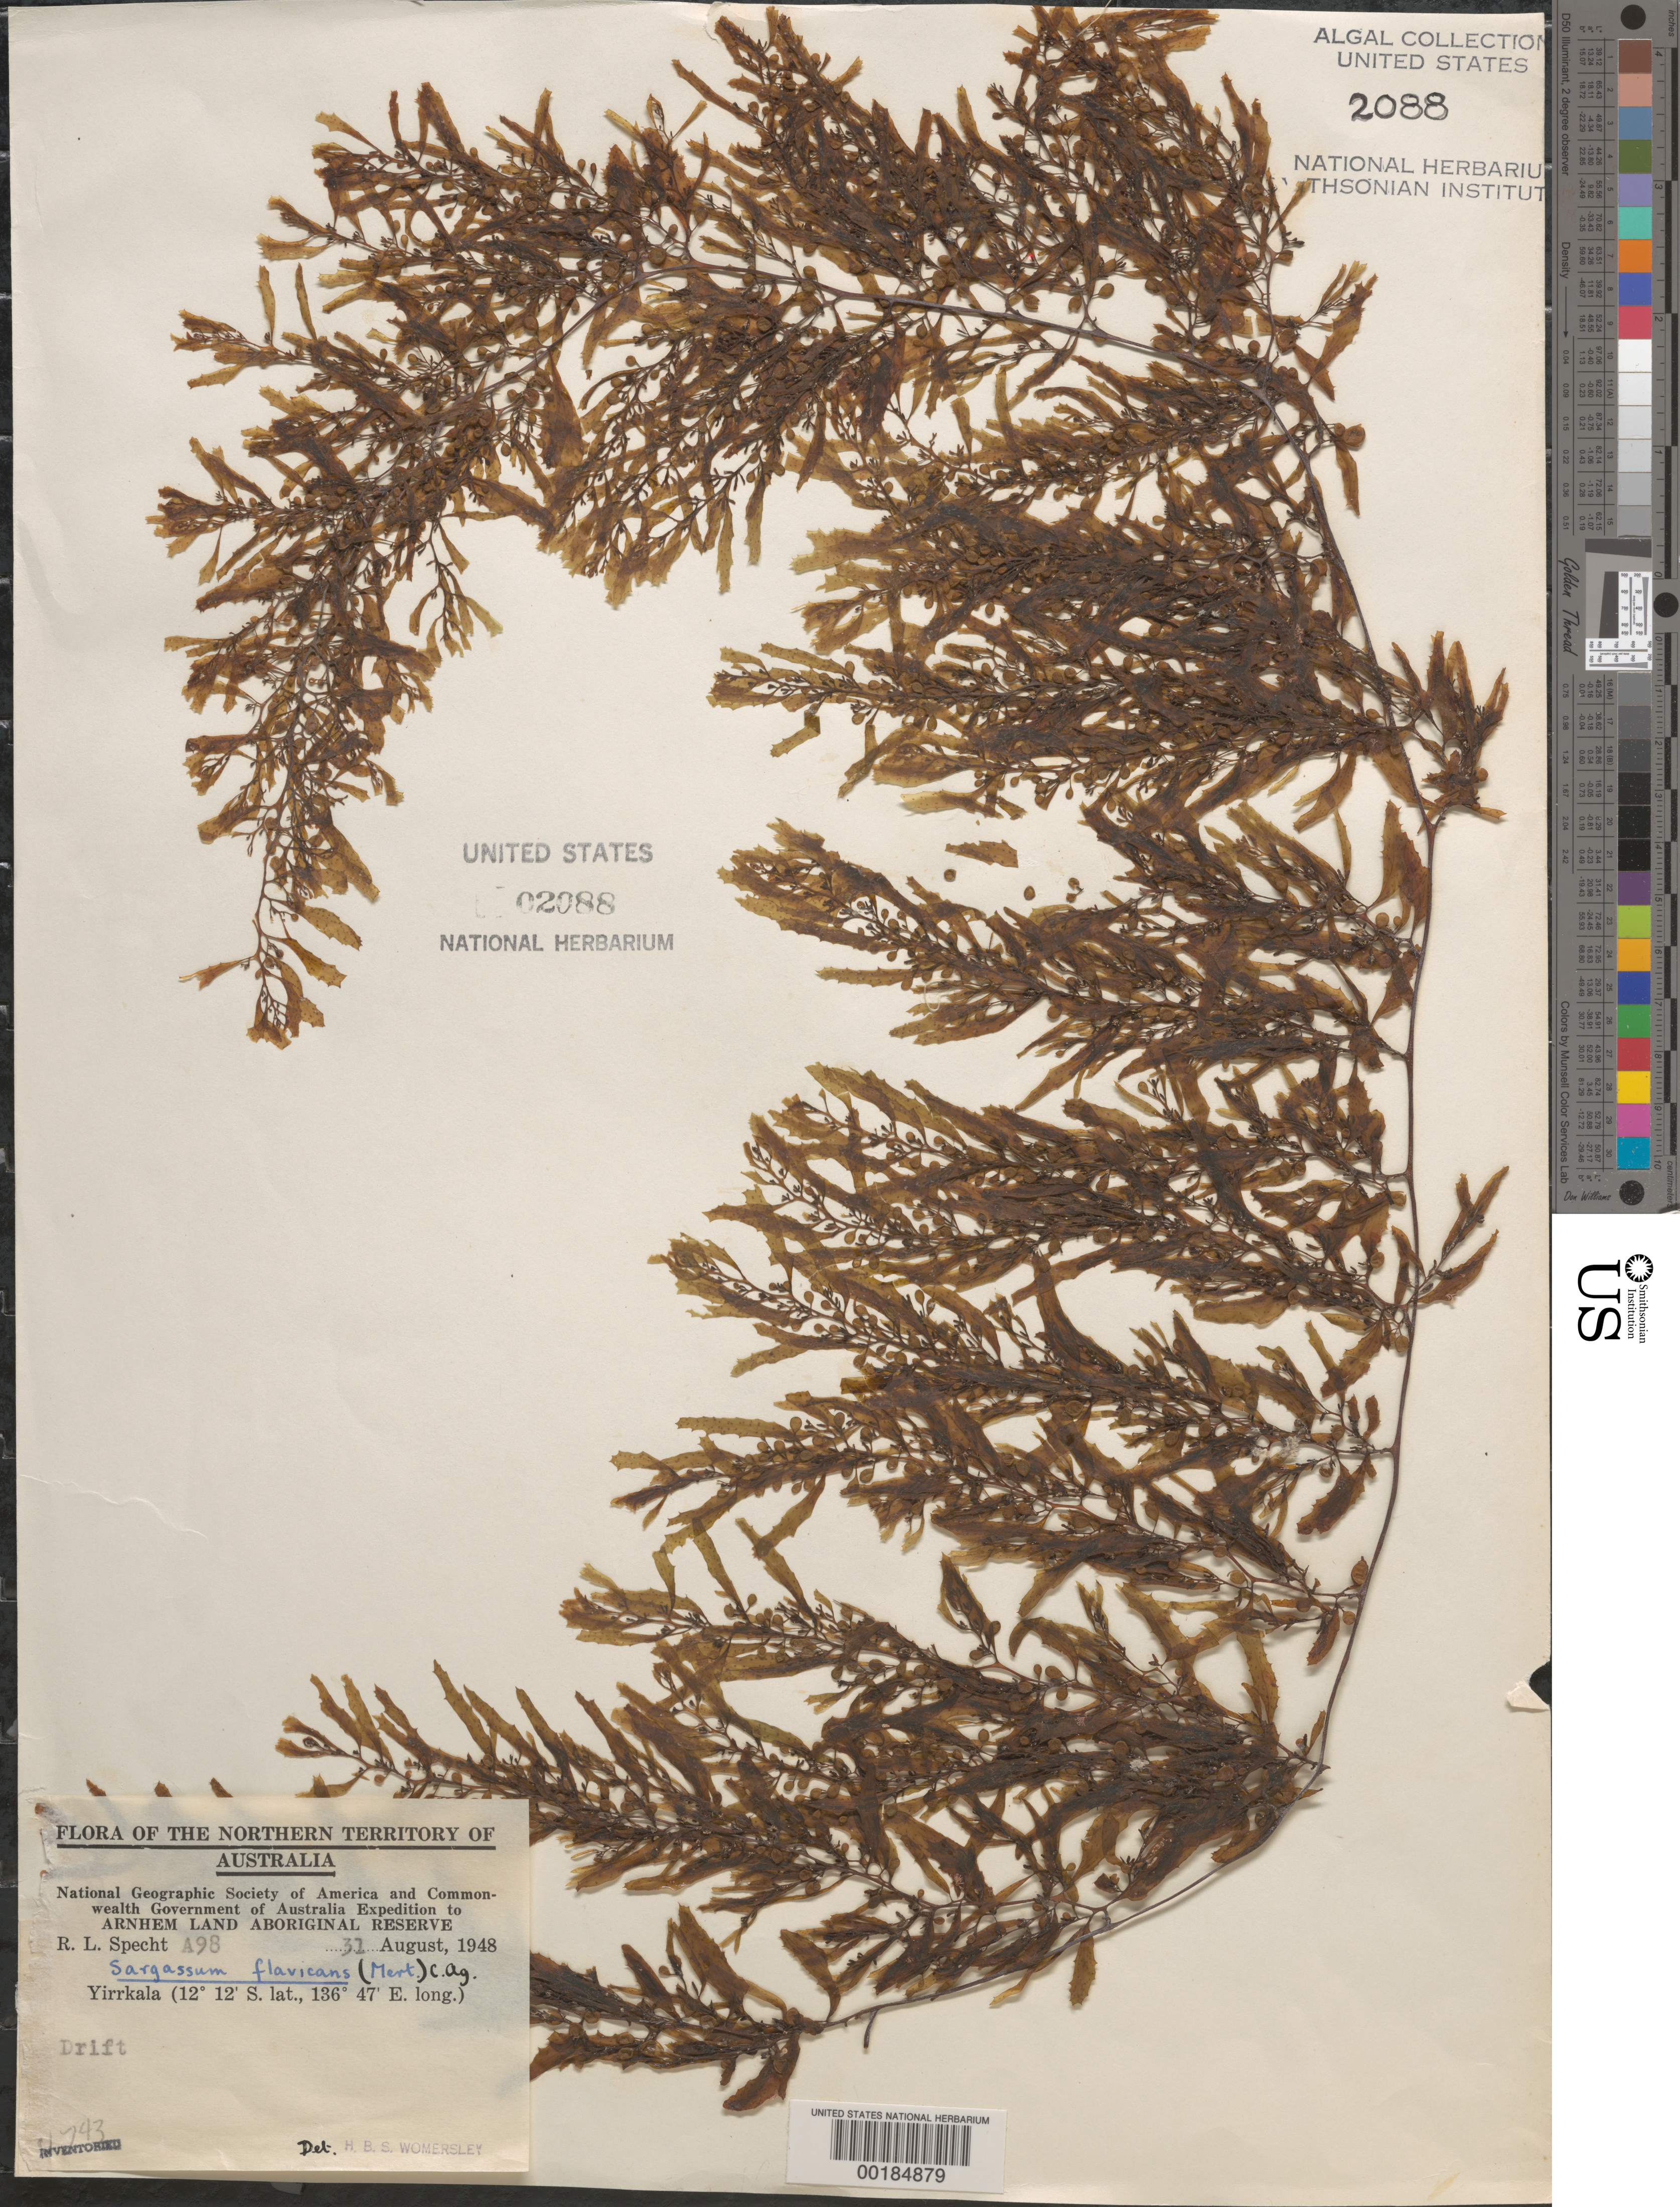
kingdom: Chromista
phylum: Ochrophyta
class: Phaeophyceae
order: Fucales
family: Sargassaceae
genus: Sargassum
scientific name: Sargassum flavicans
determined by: Womersley, H. B. S.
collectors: R. L. Specht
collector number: A98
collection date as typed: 31 Aug 1948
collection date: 1948-08-31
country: Australia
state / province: Northern Territory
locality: Yirrkala, Arnhem Land Aboriginal Reserve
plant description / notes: National Geographic Society of America and Commonwealth Government of Australia Expedition to Arnhem Land Aboriginal Reserve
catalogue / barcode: US 2088